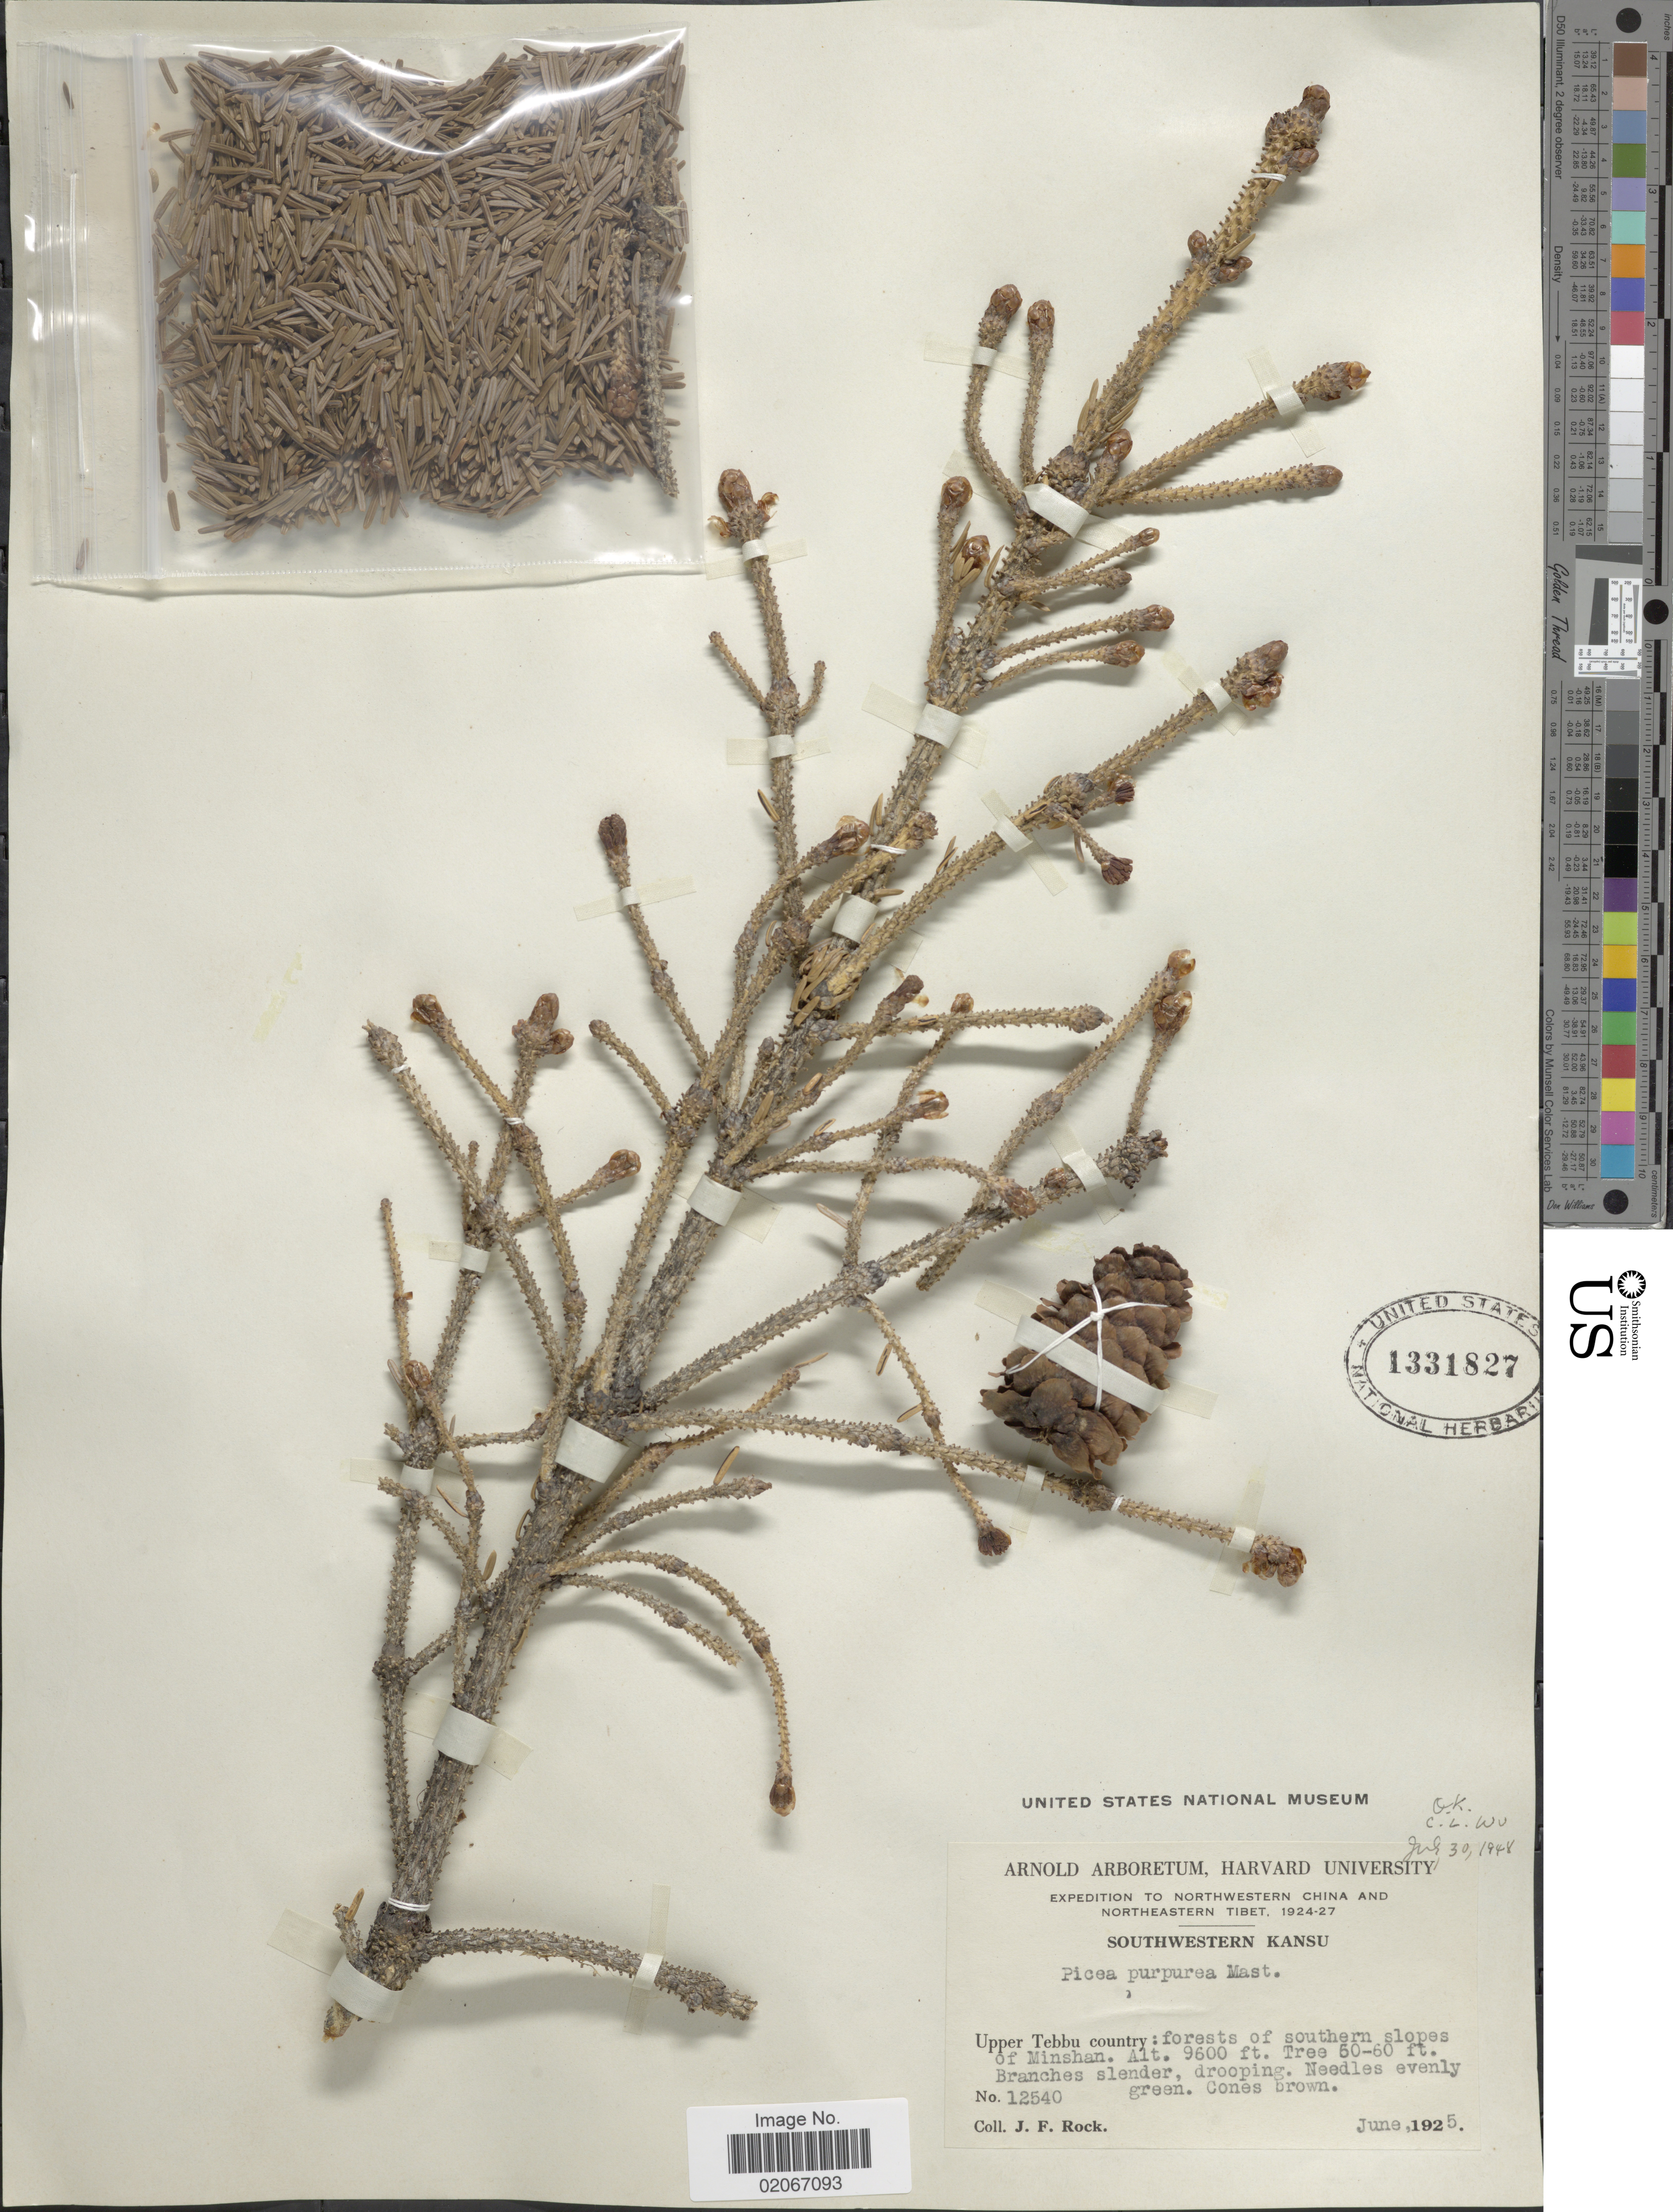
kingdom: Plantae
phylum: Tracheophyta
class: Pinopsida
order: Pinales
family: Pinaceae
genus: Picea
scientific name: Picea purpurea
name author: Mast.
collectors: J. Rock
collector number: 12540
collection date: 1925-06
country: China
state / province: Gansu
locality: Northwestern China and Northeastern Tibet. Southwestern Kansu. Upper Tebbu country: forests of southern slopes of Minshan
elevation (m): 2926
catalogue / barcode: US 1331827